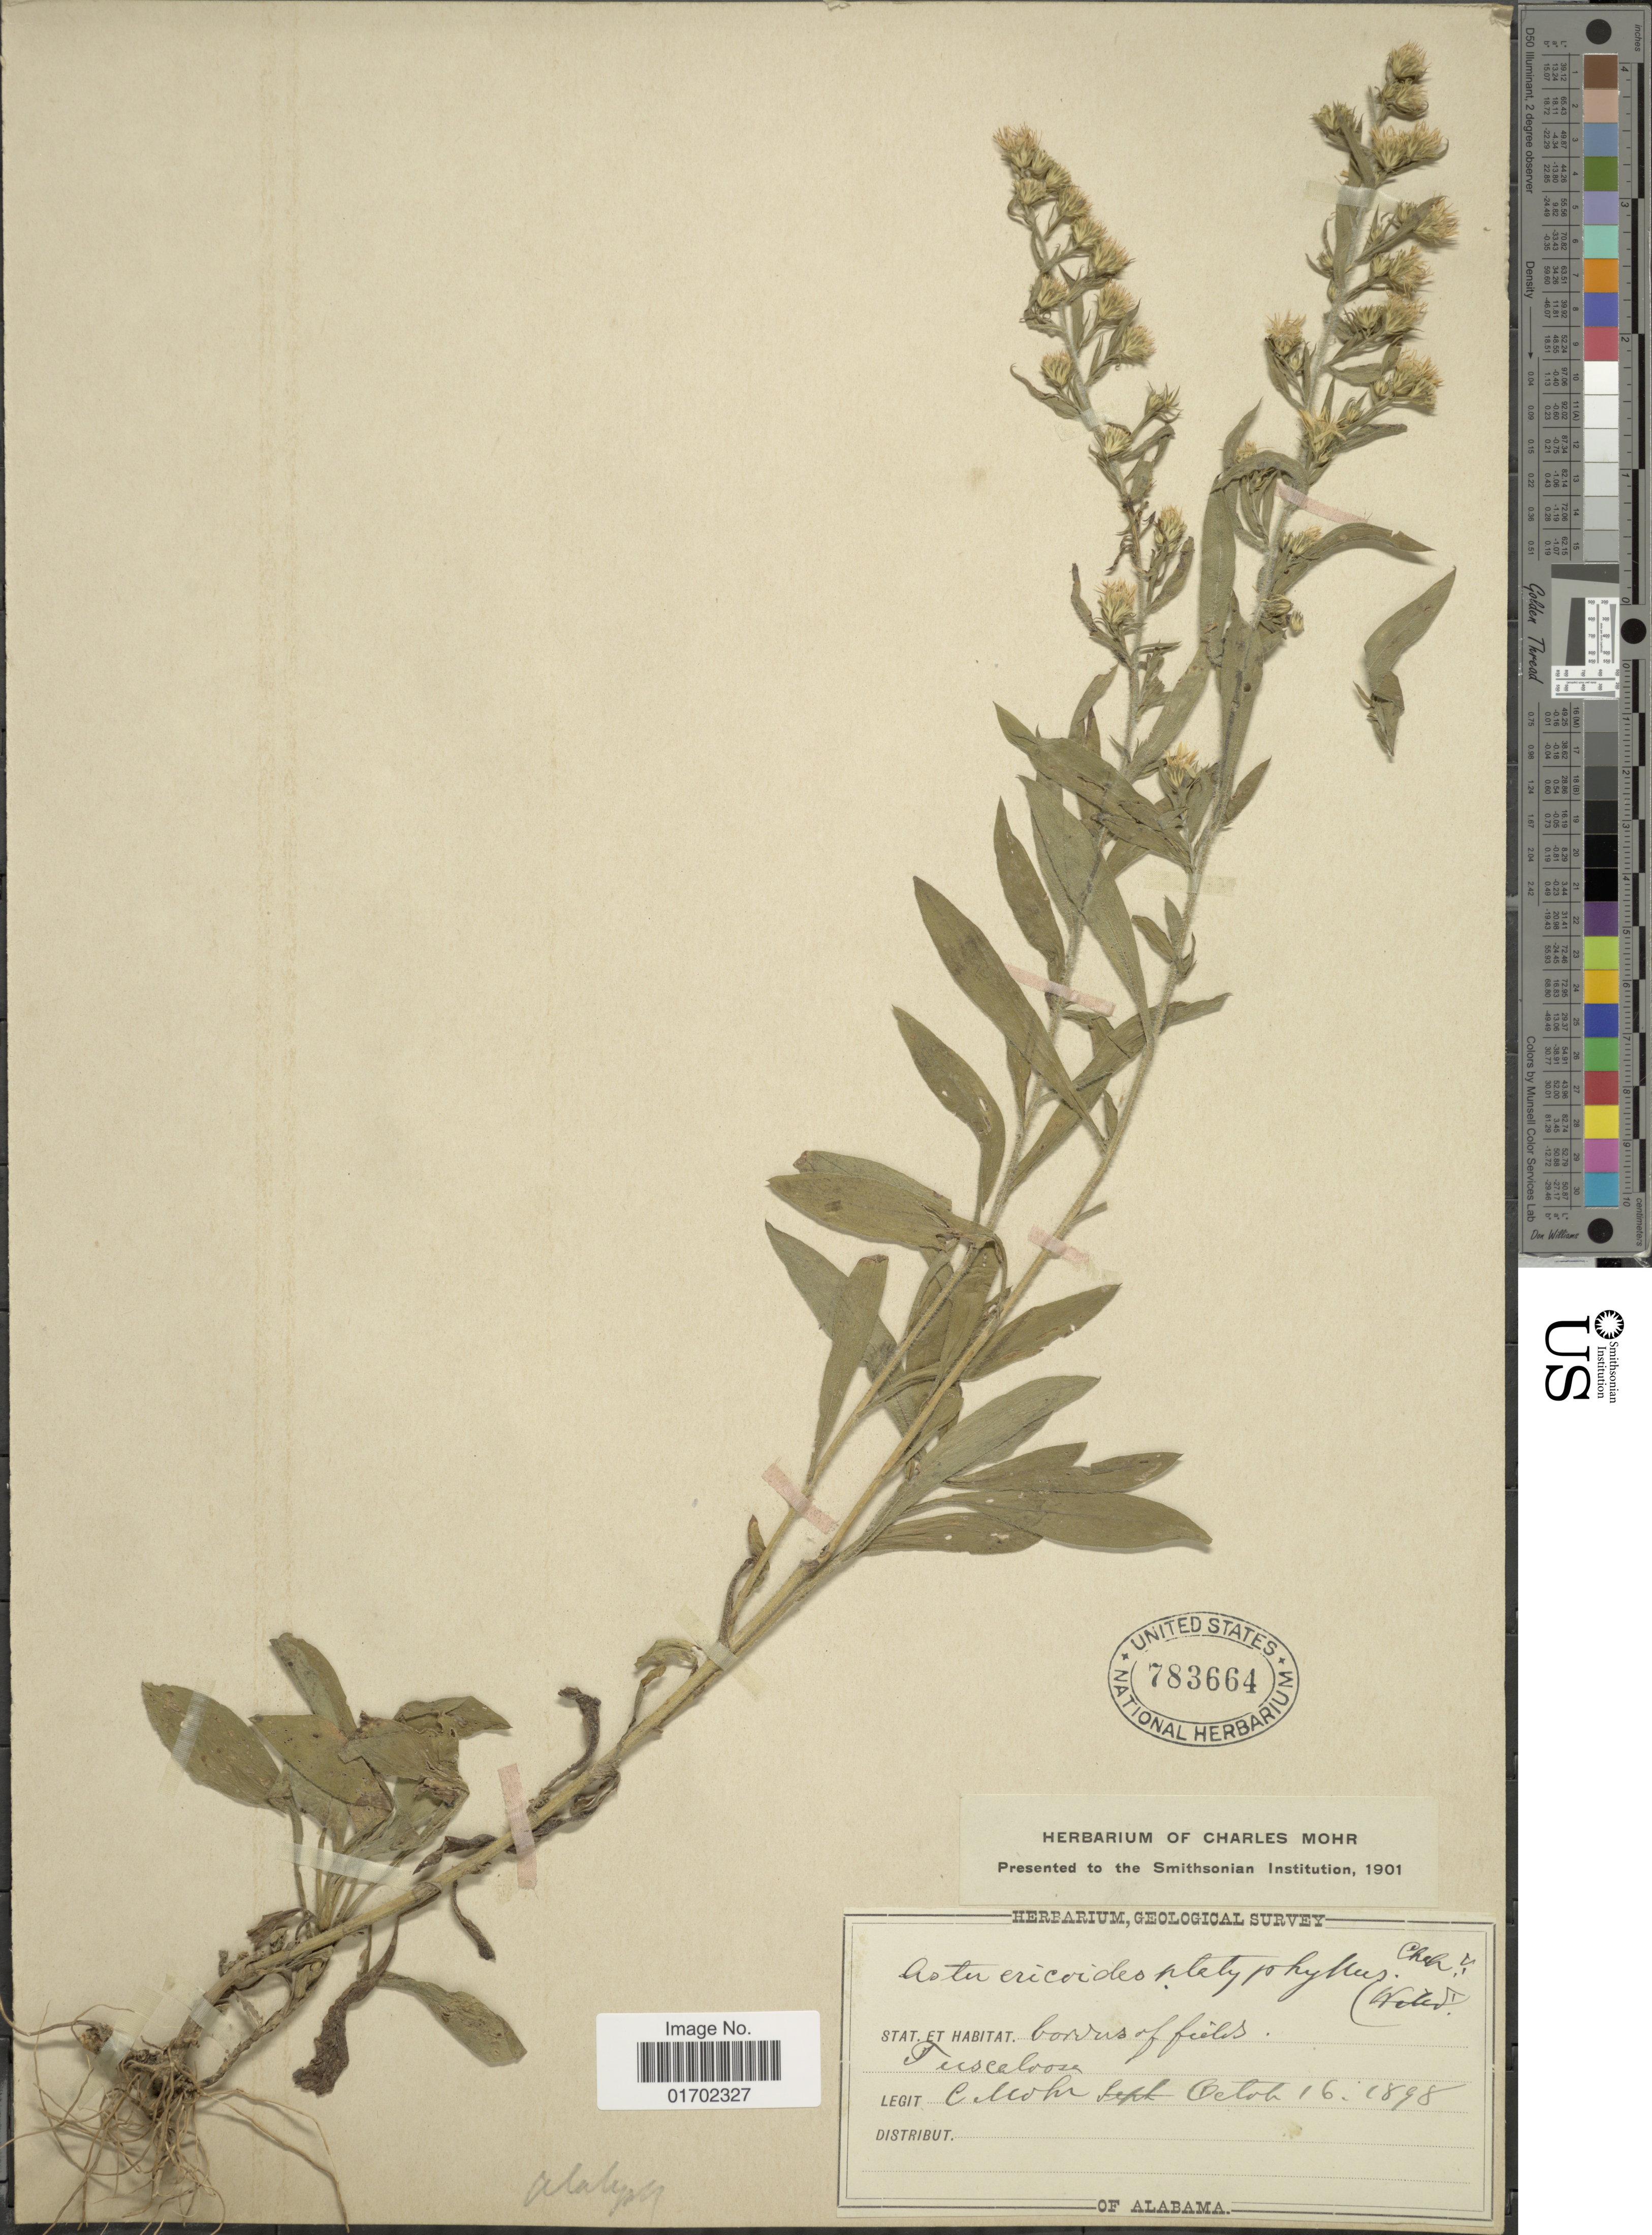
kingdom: Plantae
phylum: Tracheophyta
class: Magnoliopsida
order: Asterales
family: Asteraceae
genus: Symphyotrichum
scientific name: Symphyotrichum pilosum var. pilosum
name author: (Willd.) G.L. Nesom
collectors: Mohr, C. T. (herbarium)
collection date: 1898-10-16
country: United States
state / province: Alabama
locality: Tuscaloose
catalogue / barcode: US 783664